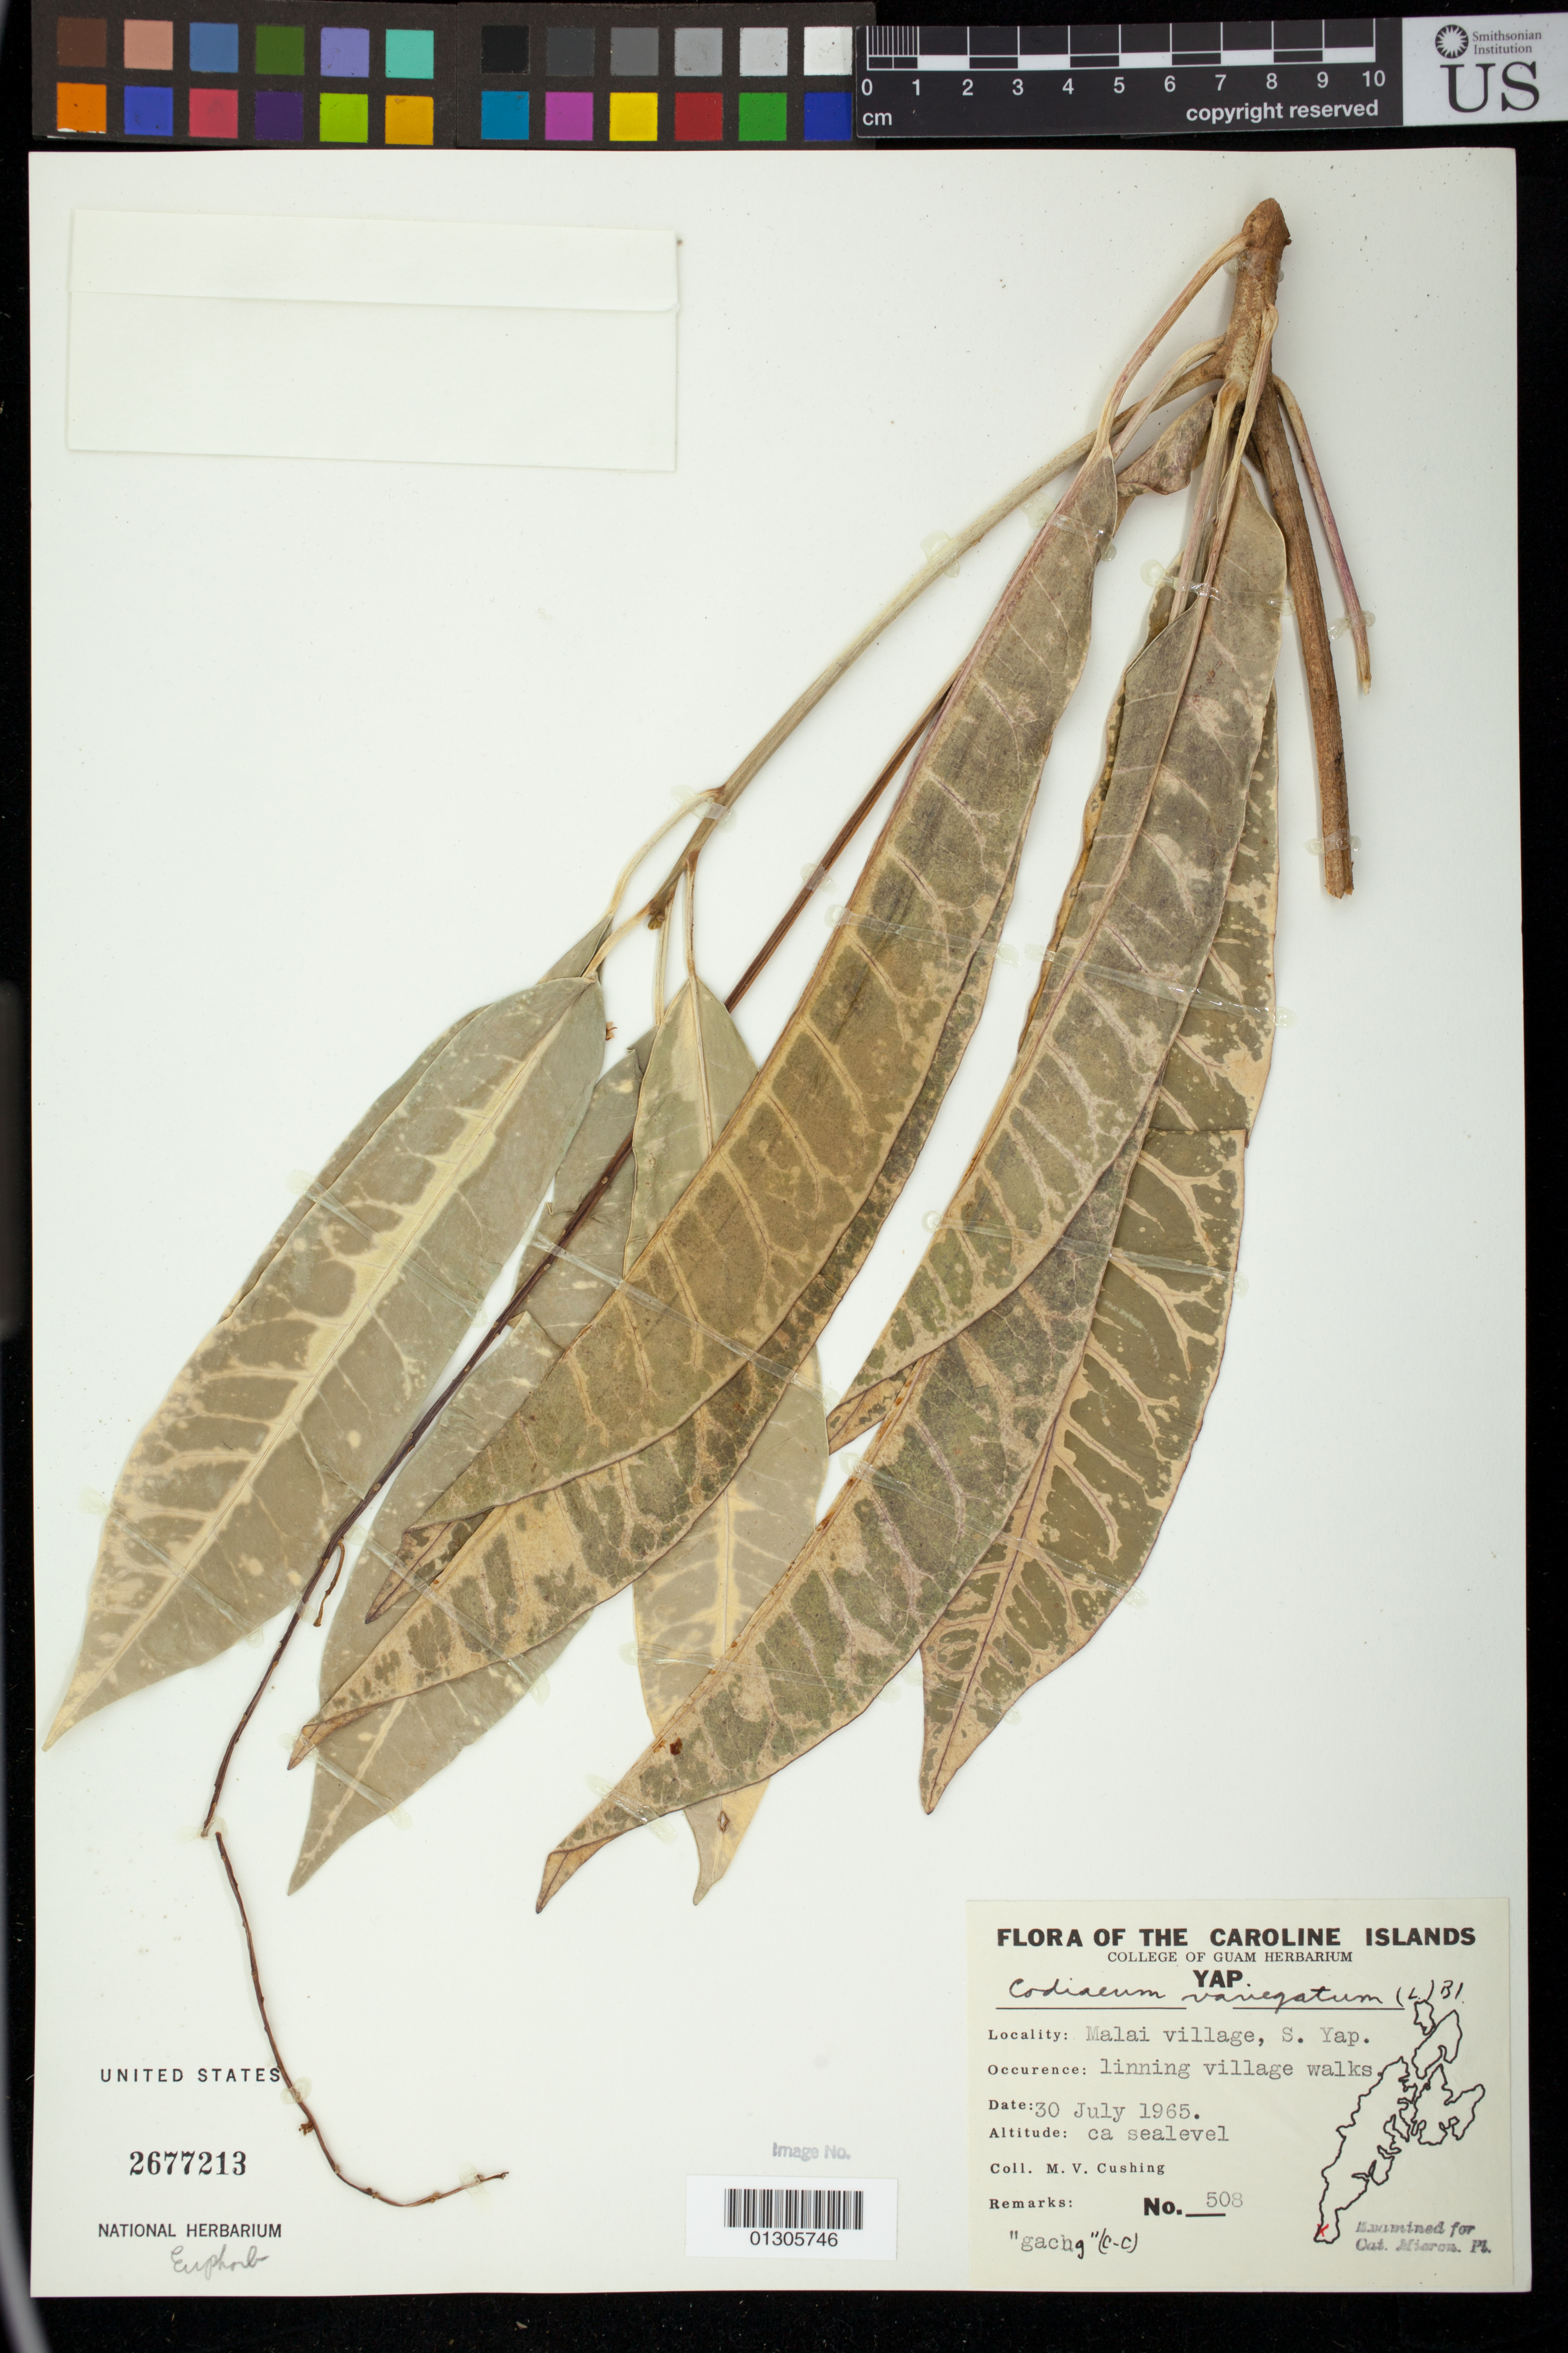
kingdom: Plantae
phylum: Tracheophyta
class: Magnoliopsida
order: Malpighiales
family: Euphorbiaceae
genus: Codiaeum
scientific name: Codiaeum variegatum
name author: (L.) Rumph. ex A. Juss.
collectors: M. V. Cushing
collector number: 508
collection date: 1965-07-30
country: Micronesia, Federated States of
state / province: Yap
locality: Malai village, S. Yap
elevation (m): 0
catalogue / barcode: US 2677213